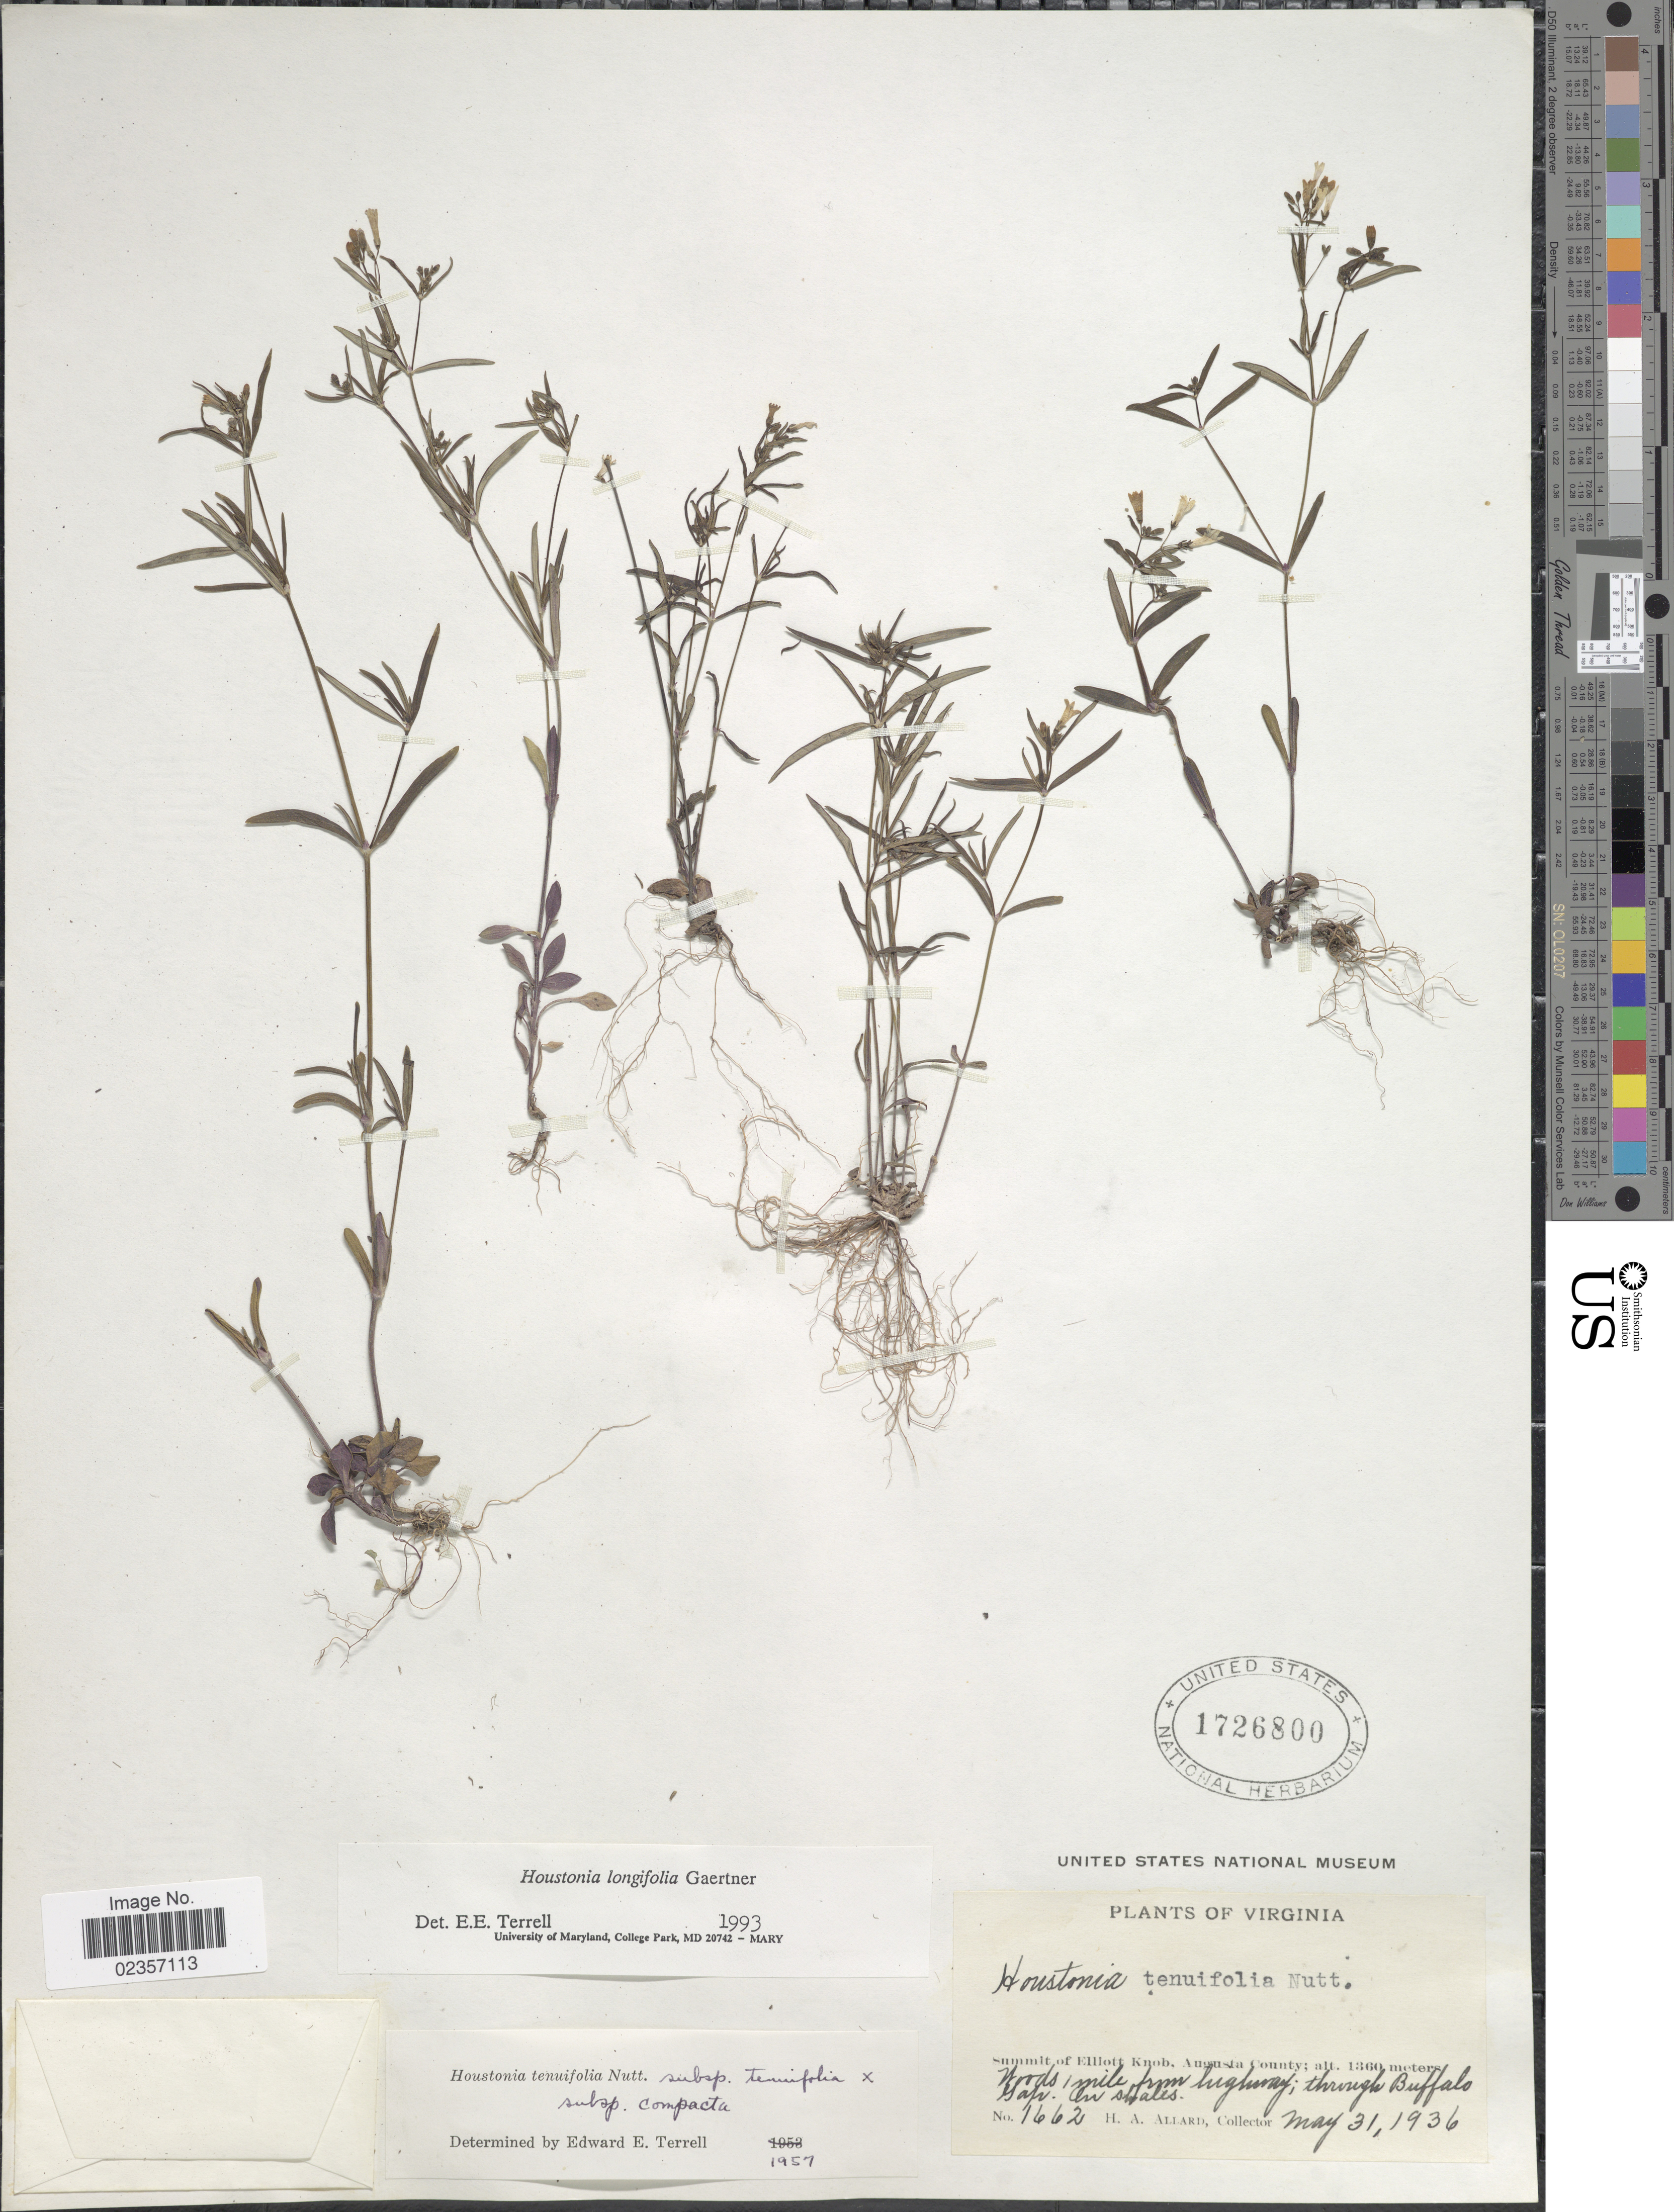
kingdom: Plantae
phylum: Tracheophyta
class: Magnoliopsida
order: Gentianales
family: Rubiaceae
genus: Houstonia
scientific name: Houstonia longifolia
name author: Gaertn.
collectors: H. A. Allard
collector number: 1662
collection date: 1936-05-31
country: United States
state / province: Virginia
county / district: Augusta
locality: Summit of Elliott Knob, Augusta County, woods 1 mile from highway; through Buffalo Gap. On shales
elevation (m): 1360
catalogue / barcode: US 1726800